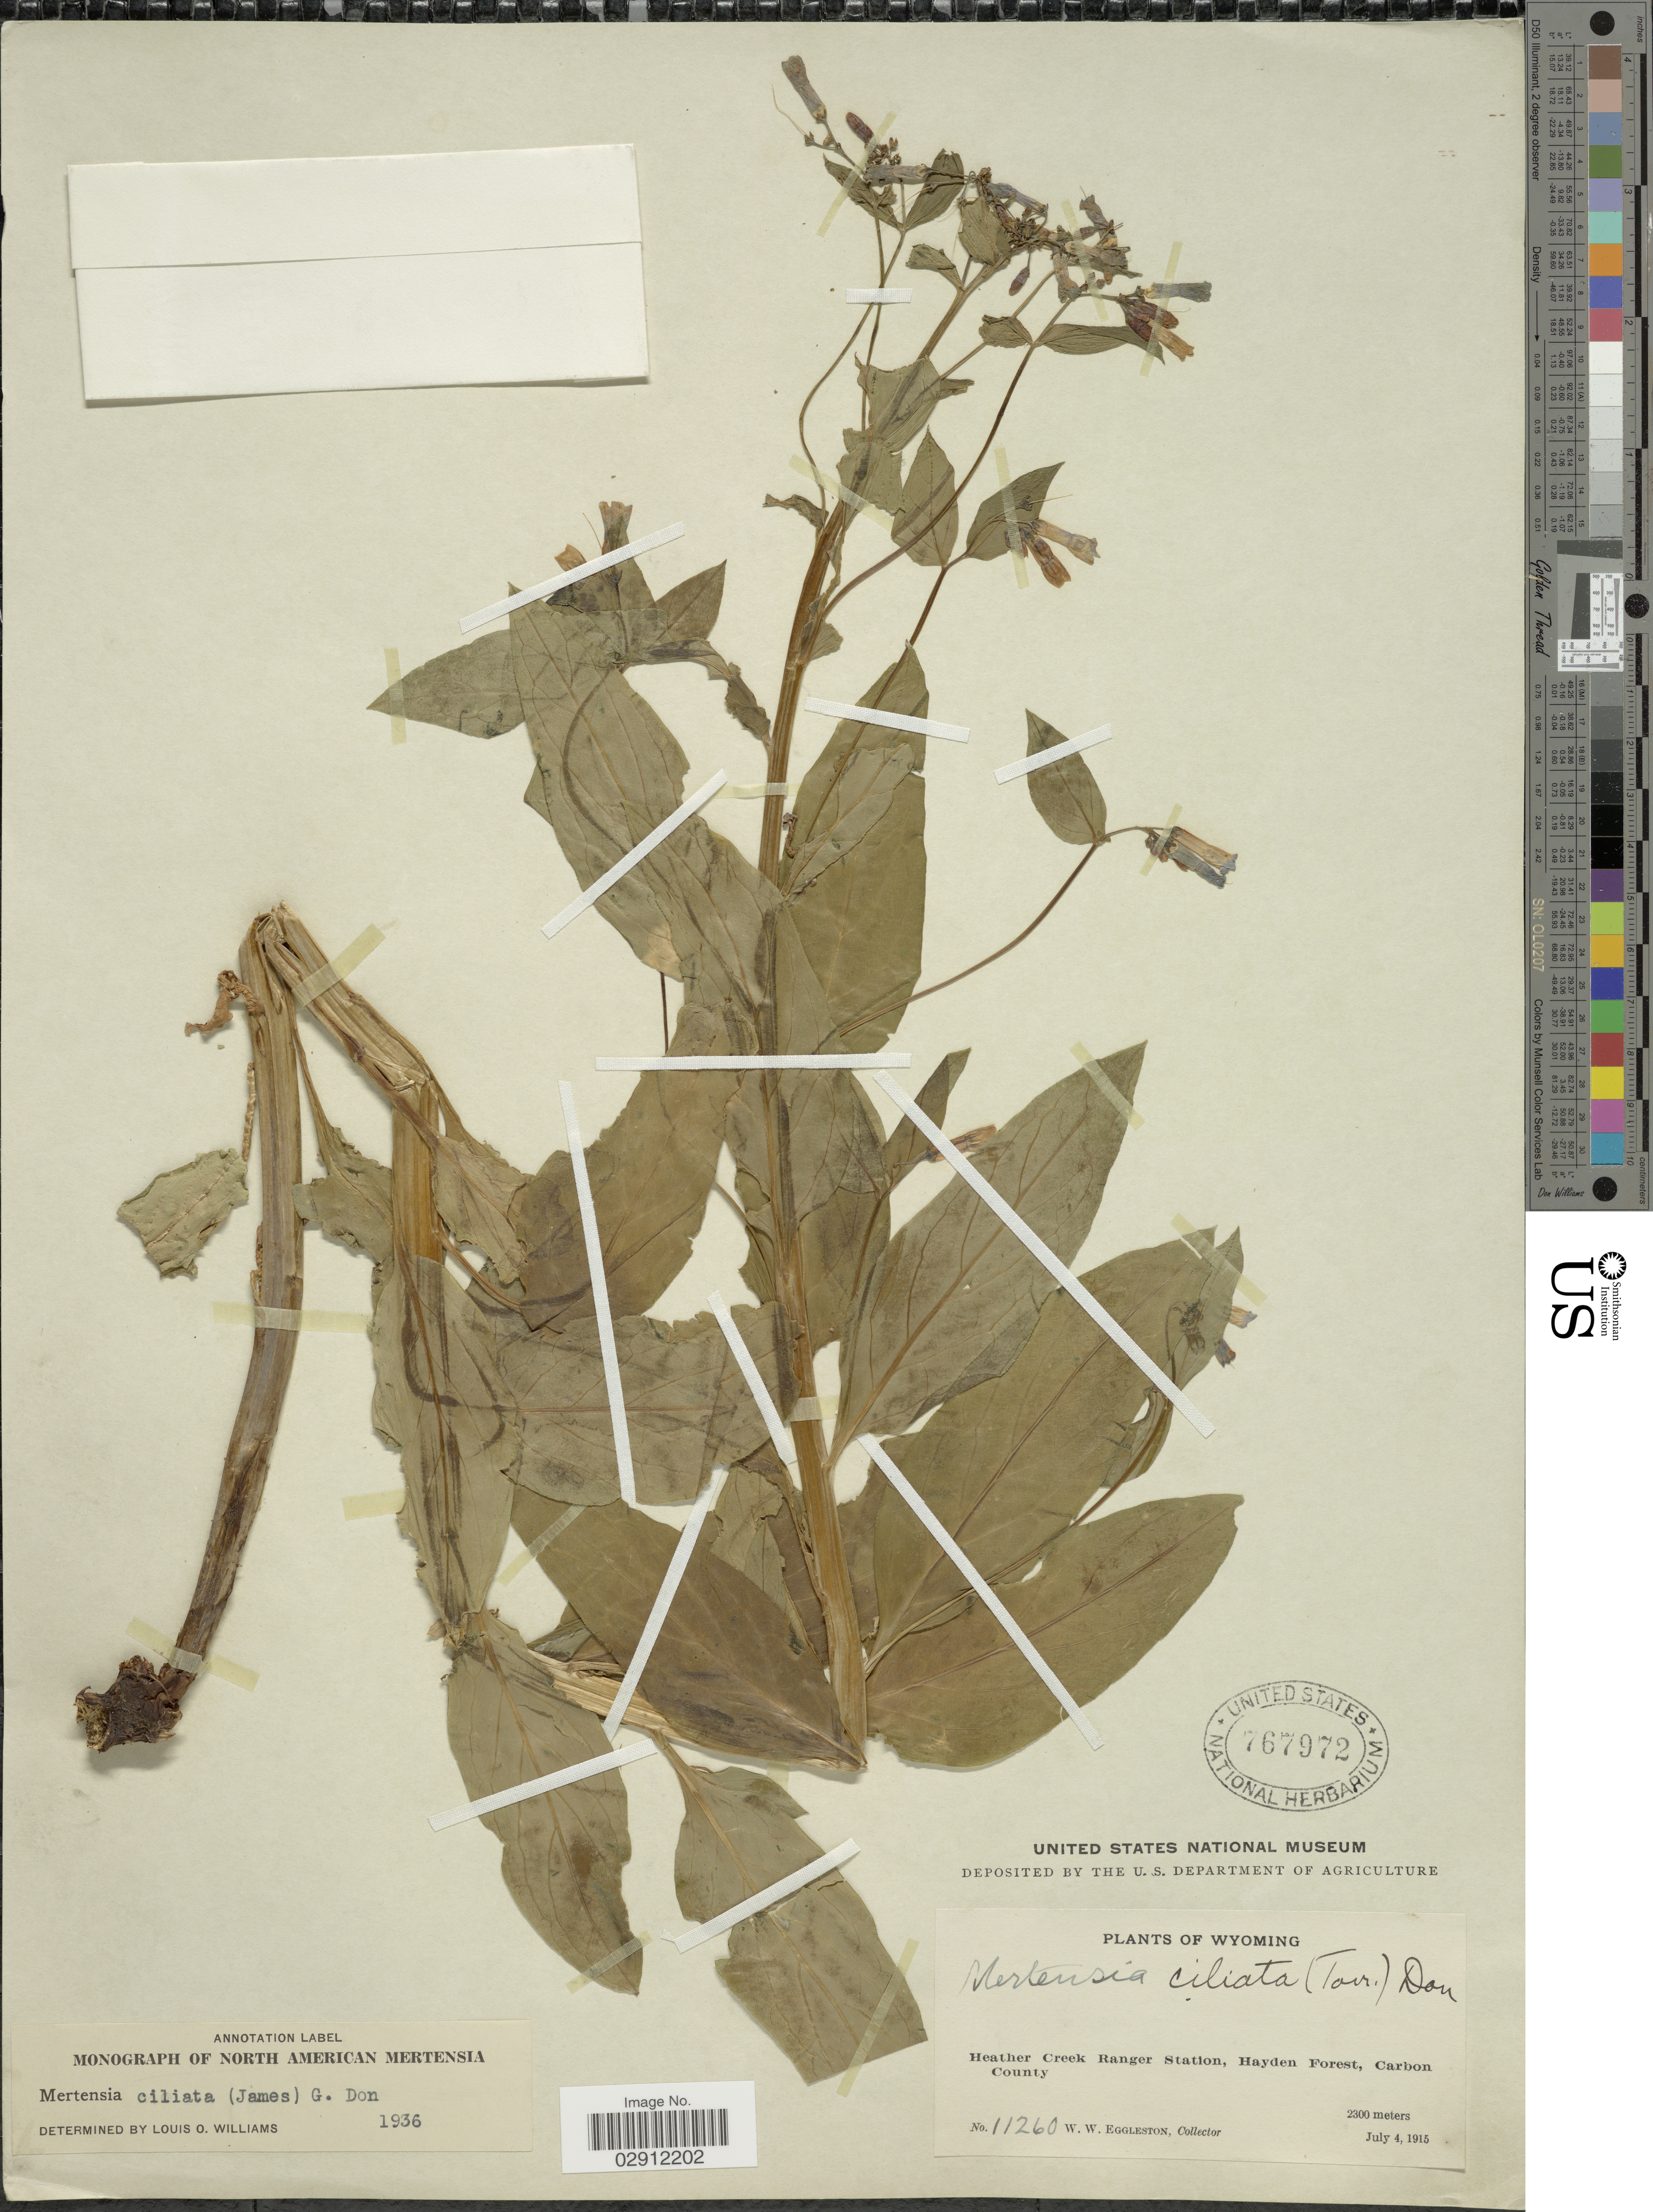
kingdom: Plantae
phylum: Tracheophyta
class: Magnoliopsida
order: Boraginales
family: Boraginaceae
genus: Mertensia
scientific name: Mertensia ciliata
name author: (James) G. Don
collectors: W. W. Eggleston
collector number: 11260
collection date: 1915-07-04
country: United States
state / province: Wyoming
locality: Heather Creek Ranger Station, Hayden Forest, Carbon County.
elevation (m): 2300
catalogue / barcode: US 767972